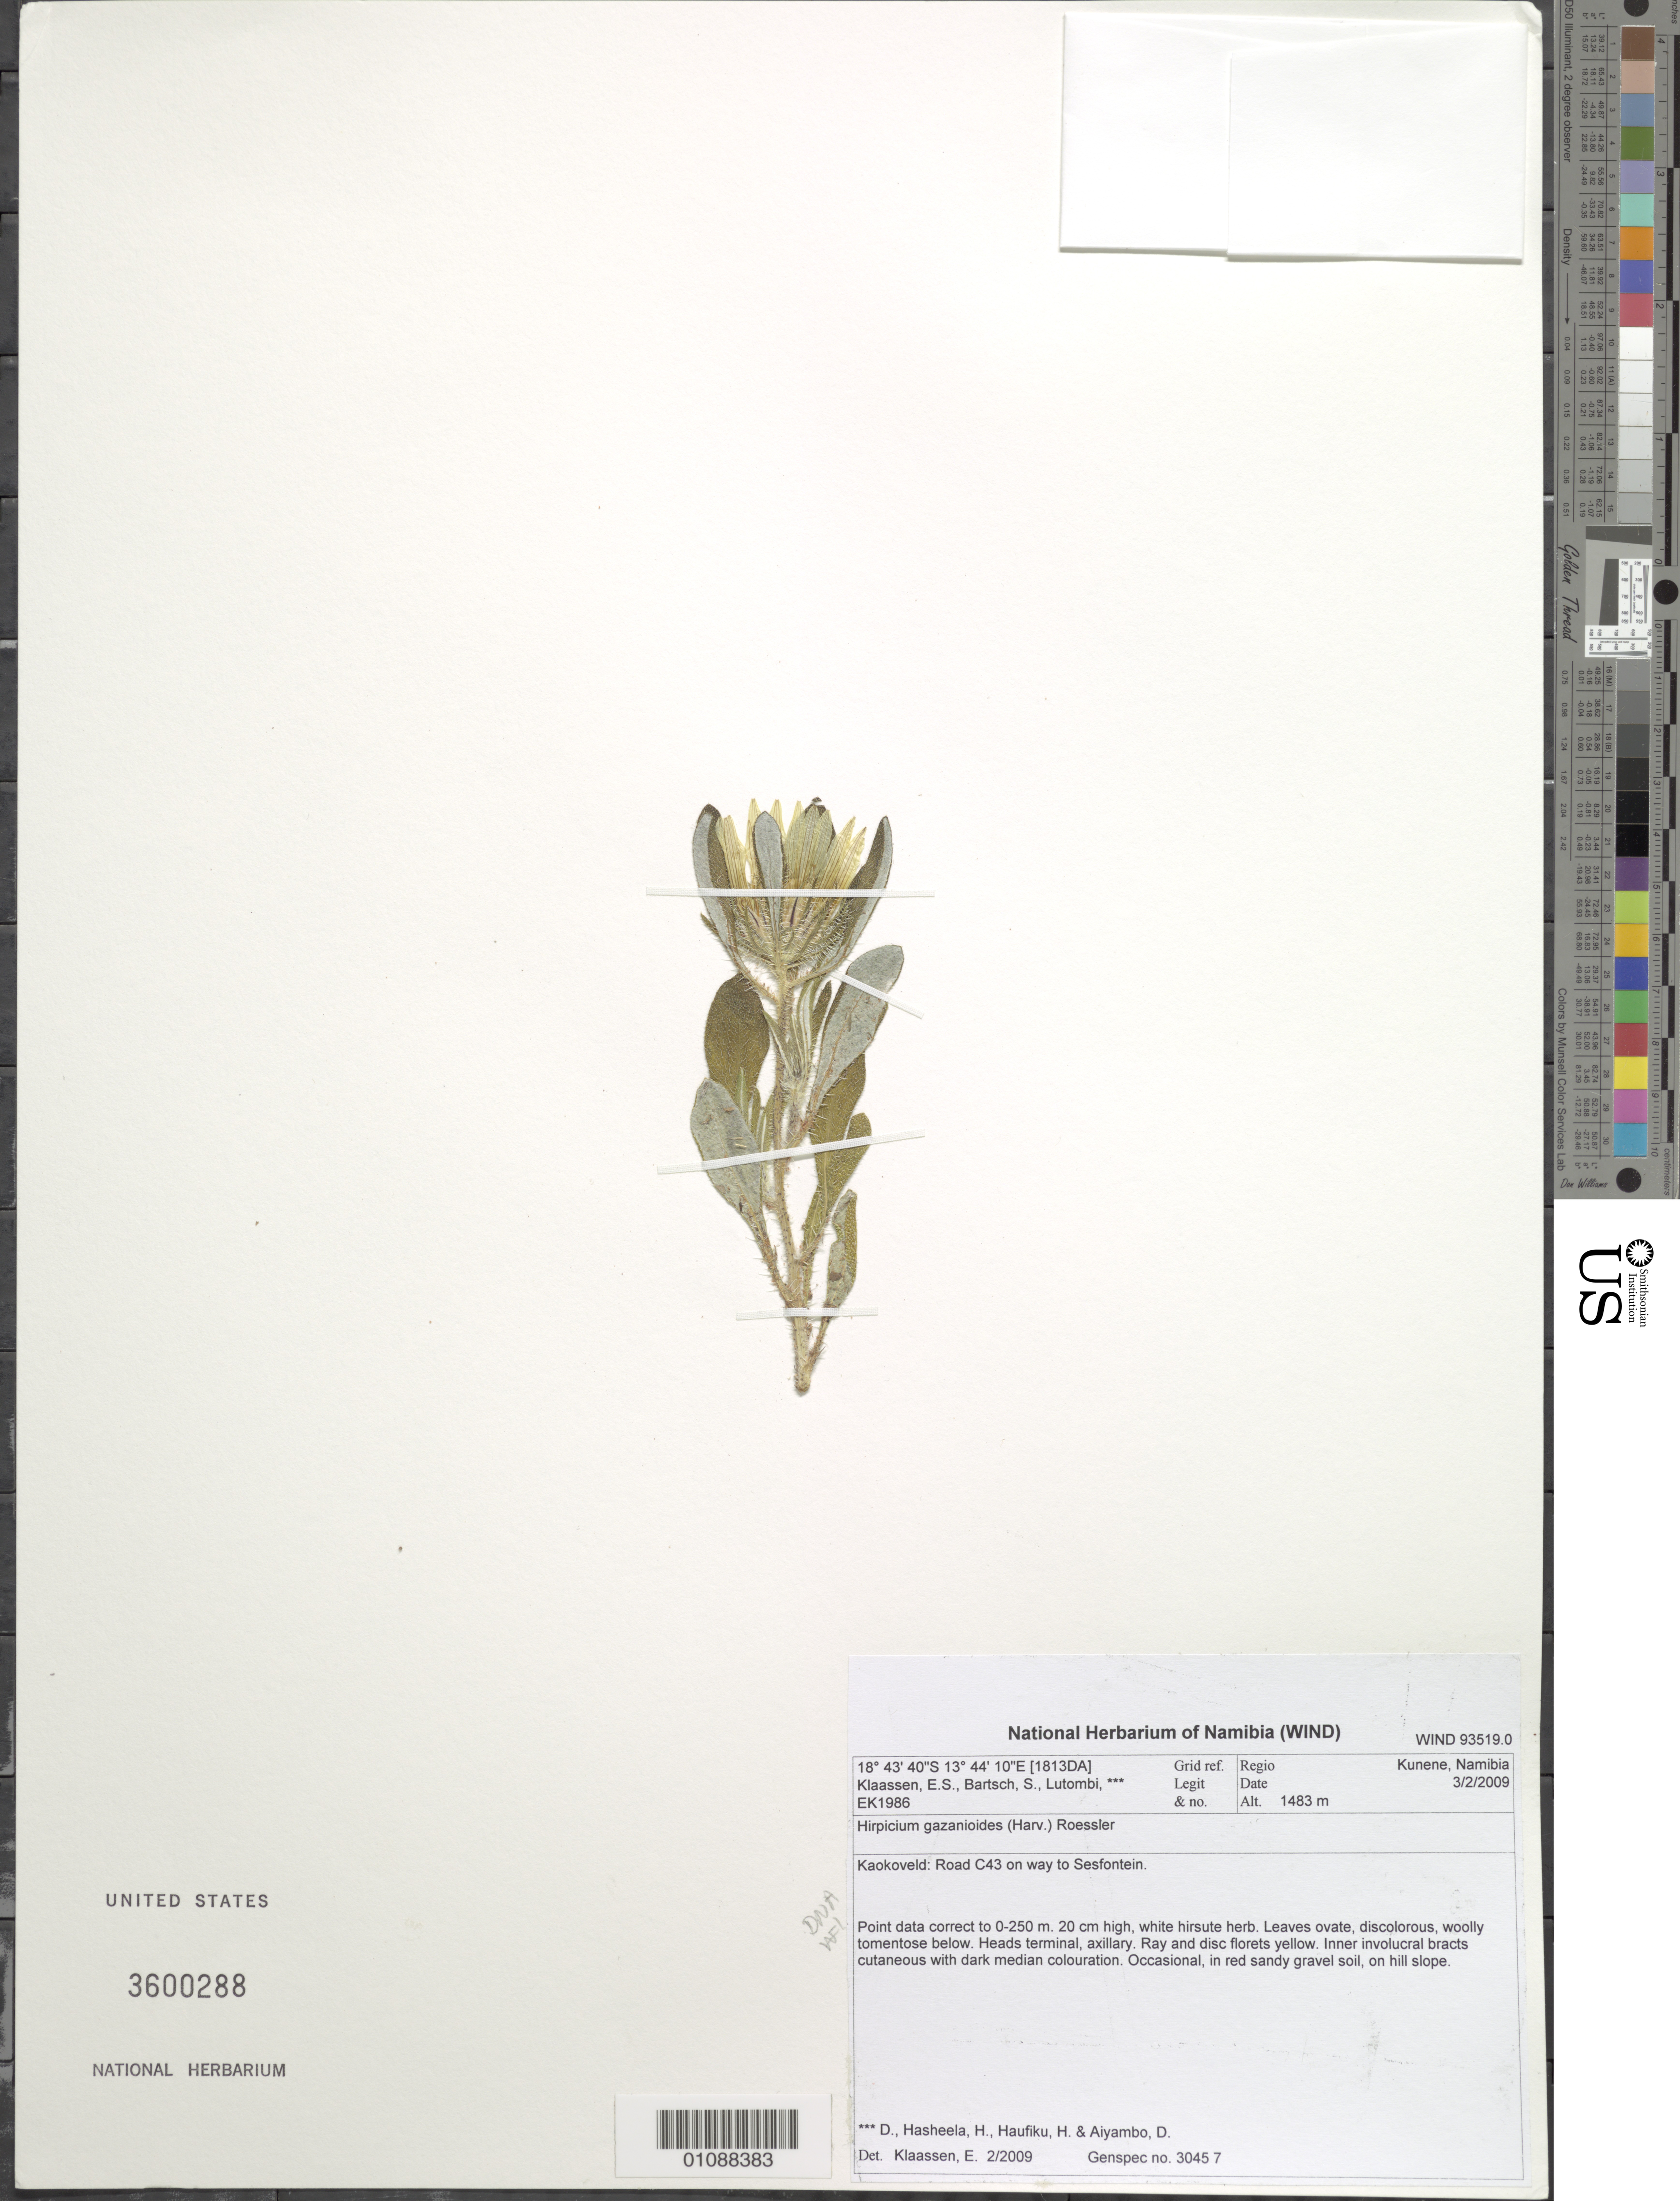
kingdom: Plantae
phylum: Tracheophyta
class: Magnoliopsida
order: Asterales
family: Asteraceae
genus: Hirpicium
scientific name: Hirpicium gazanioides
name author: (Harv.) Roessler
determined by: Klaassen, E. S.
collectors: E. S. Klaassen, S. Bartsch, D. Lutombi, H. Hasheela, H. Haufiku & D. Aiyambo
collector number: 1986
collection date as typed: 3 February 2009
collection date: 2009-02-03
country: Namibia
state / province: Kunene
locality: Kaokoveld: road C43 on way to Sesfontein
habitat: Red sandy gravel soil, on hill slope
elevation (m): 1483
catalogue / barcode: US 3600288